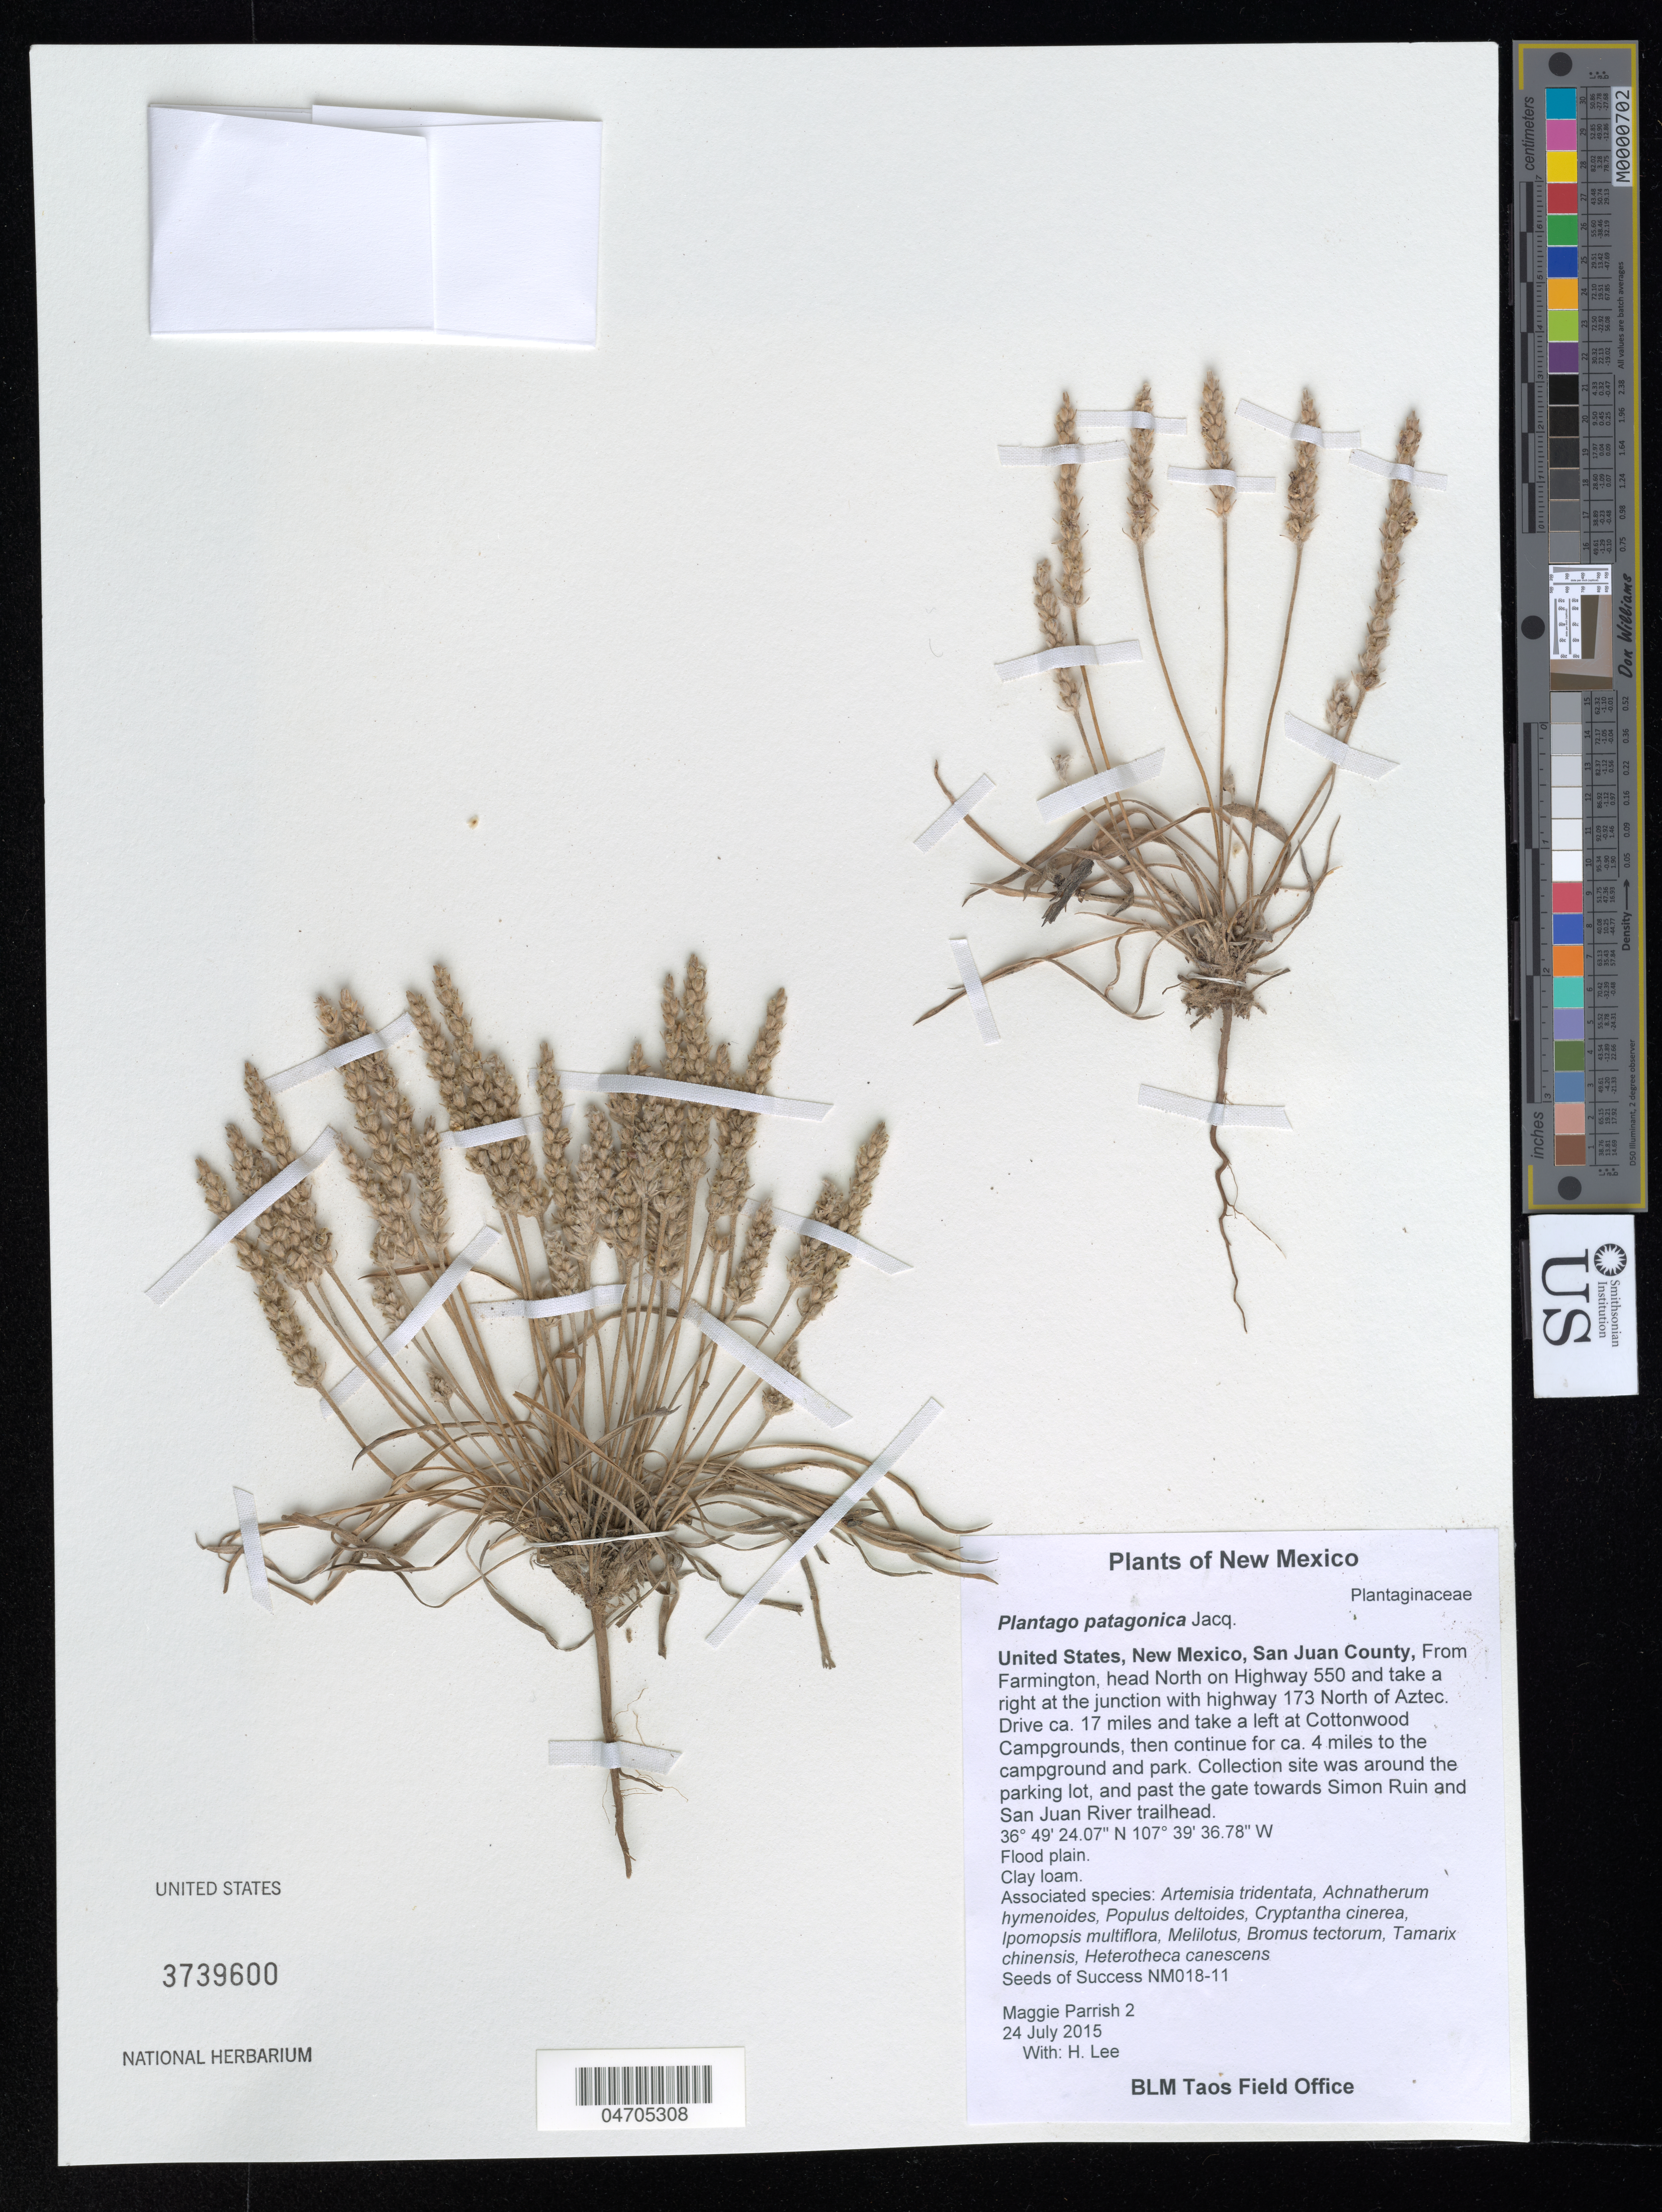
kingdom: Plantae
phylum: Tracheophyta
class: Magnoliopsida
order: Lamiales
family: Plantaginaceae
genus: Plantago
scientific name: Plantago patagonica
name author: Jacq.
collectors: M. Parrish & H. Lee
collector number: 2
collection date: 2015-07-24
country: United States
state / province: New Mexico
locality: San Juan County, From Farmington, head North on Highway 550 and take a right at the junction with highway 173 North of Aztec. Drive ca. 17 miles and take a left at Cottonwood Campgrounds, then continue for ca. 4 miles to the campground and park. Collection site was around the parking lot, and past the gate towards Simon Ruin and San Juan River trailhead.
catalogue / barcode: US 3739600